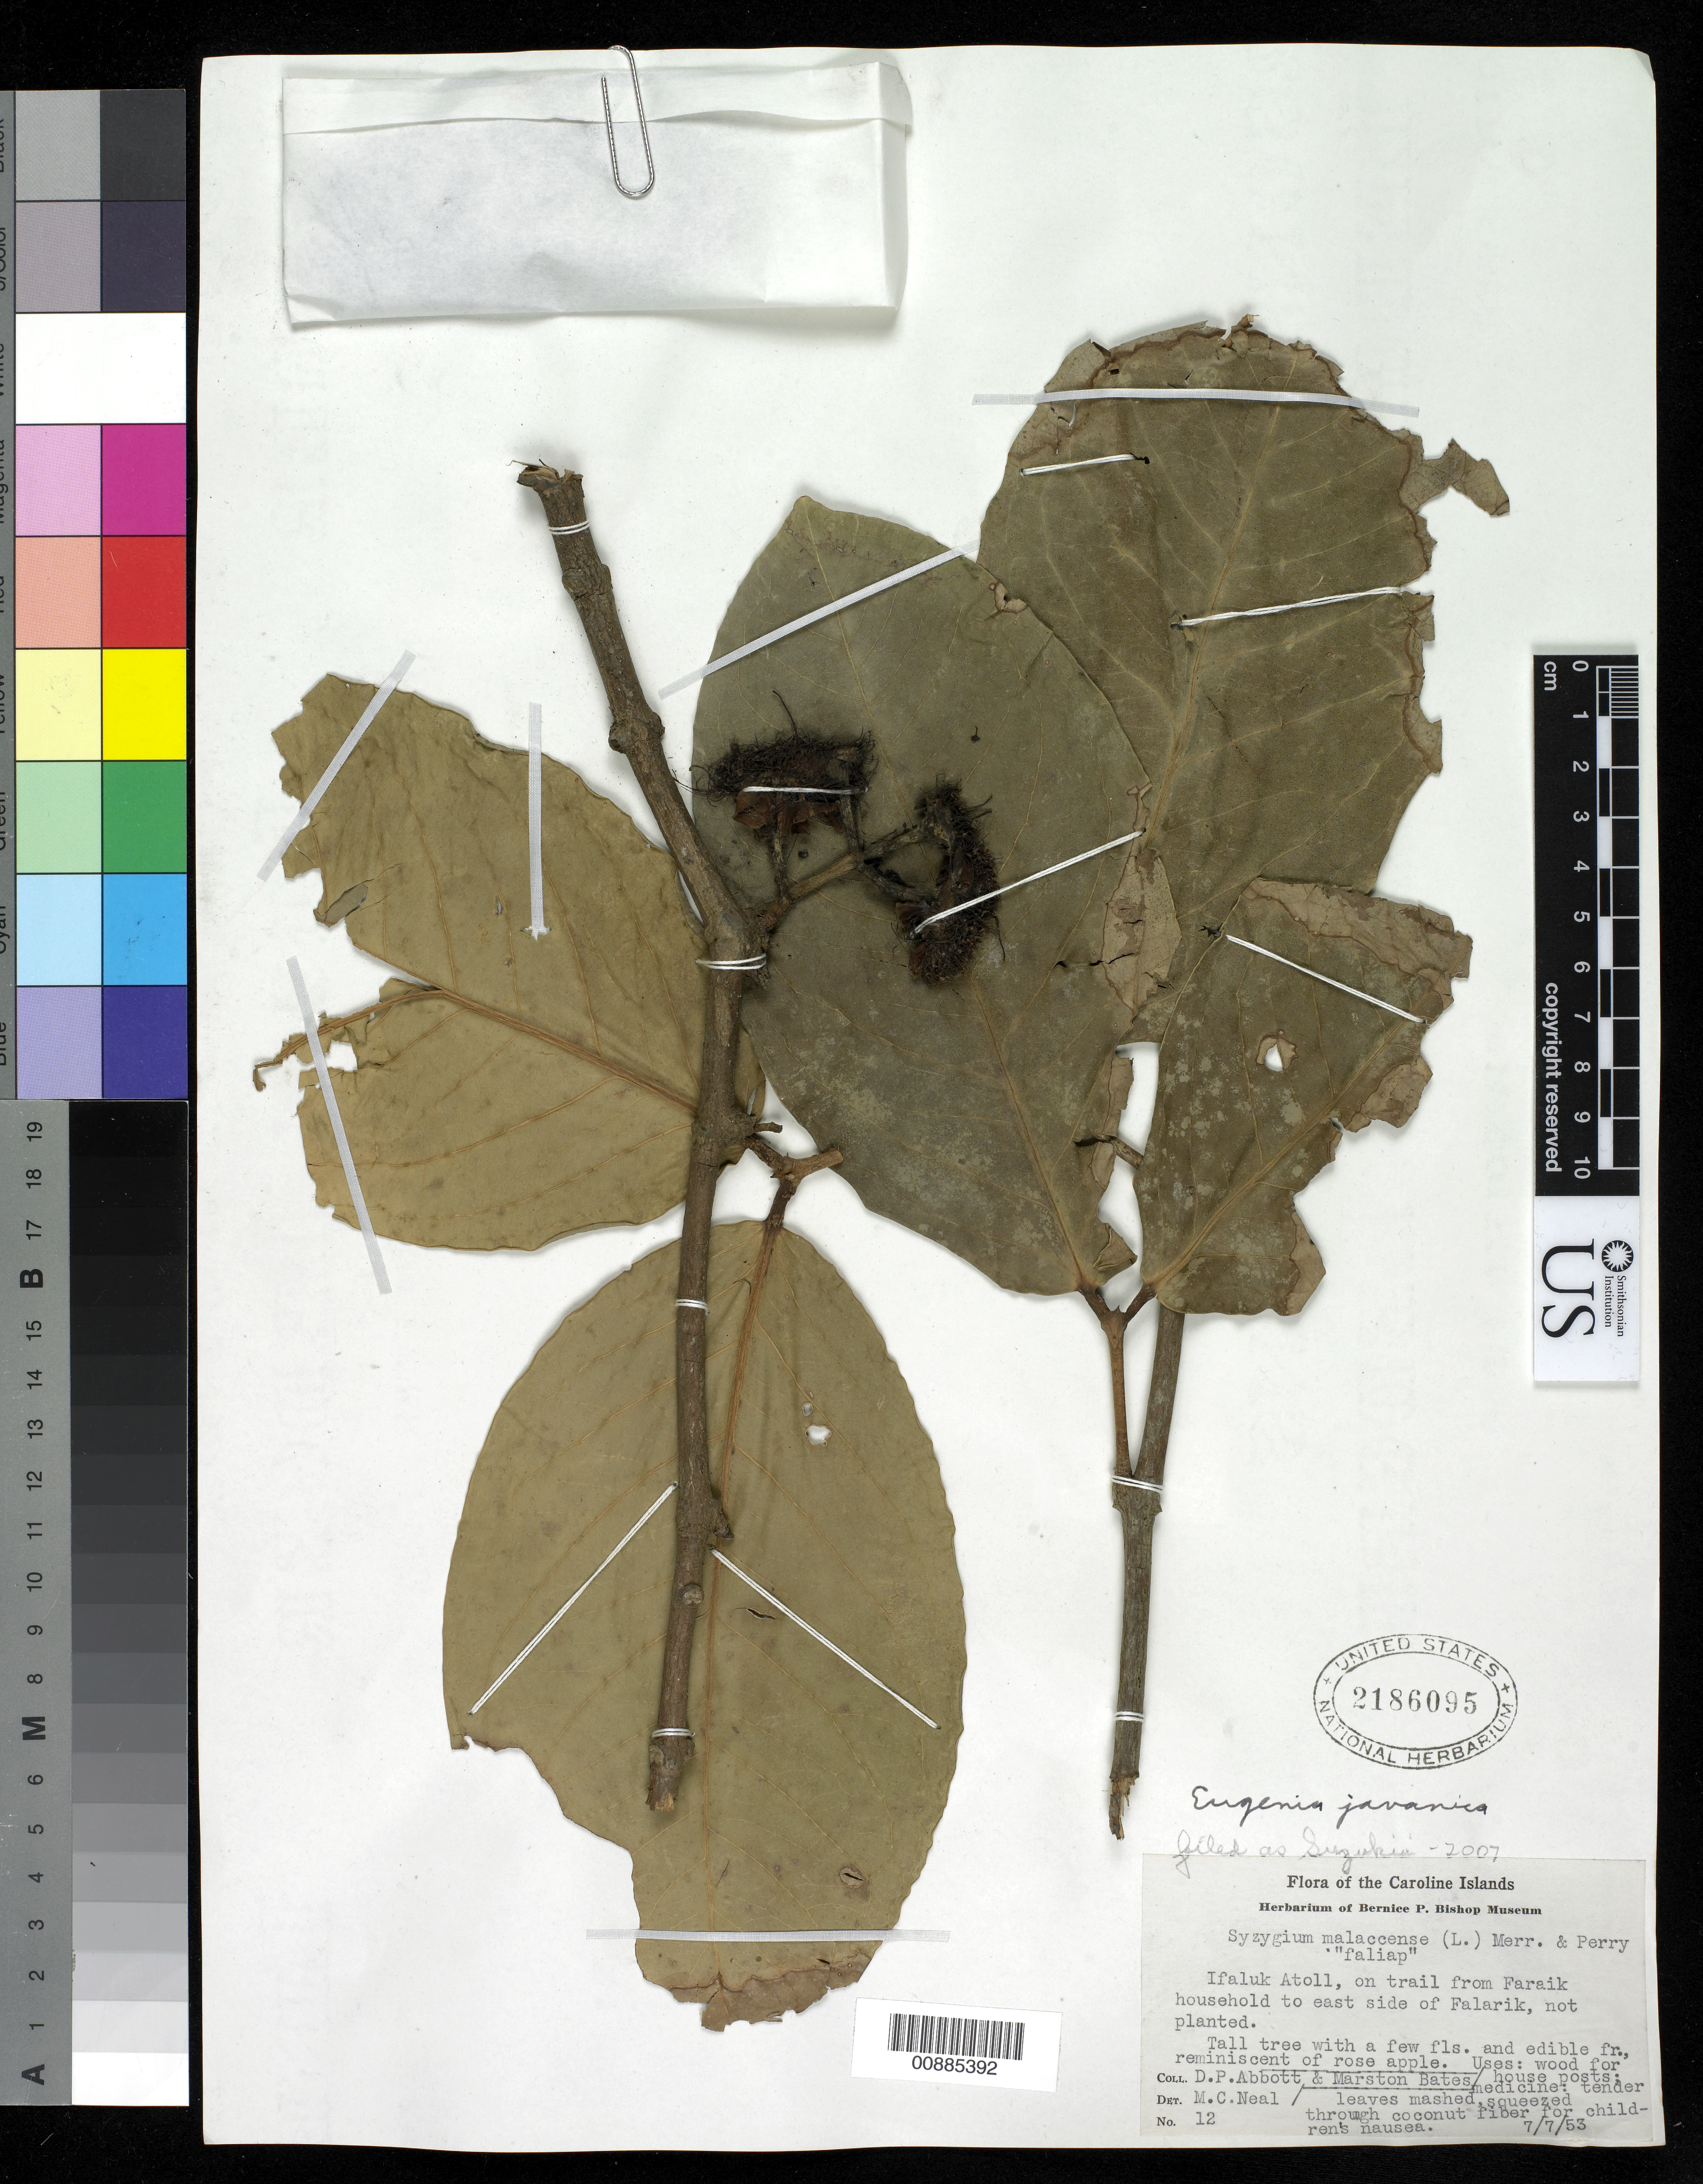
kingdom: Plantae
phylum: Tracheophyta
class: Magnoliopsida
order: Myrtales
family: Myrtaceae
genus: Syzygium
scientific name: Syzygium samarangense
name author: (Blume) Merr. & L.M. Perry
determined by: Strong, Mark T., (BOT), Smithsonian Institution - National Museum of Natural History (UNITED STATES)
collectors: D. P. Abbott, M. Bates & W. Ning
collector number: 12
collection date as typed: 07 Jul 1953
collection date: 1953-07-07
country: Micronesia, Federated States of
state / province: Yap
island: Ifalik (Ifaluk) Atoll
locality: on trail from Faraik household to E. side of Falarik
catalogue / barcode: US 2186095